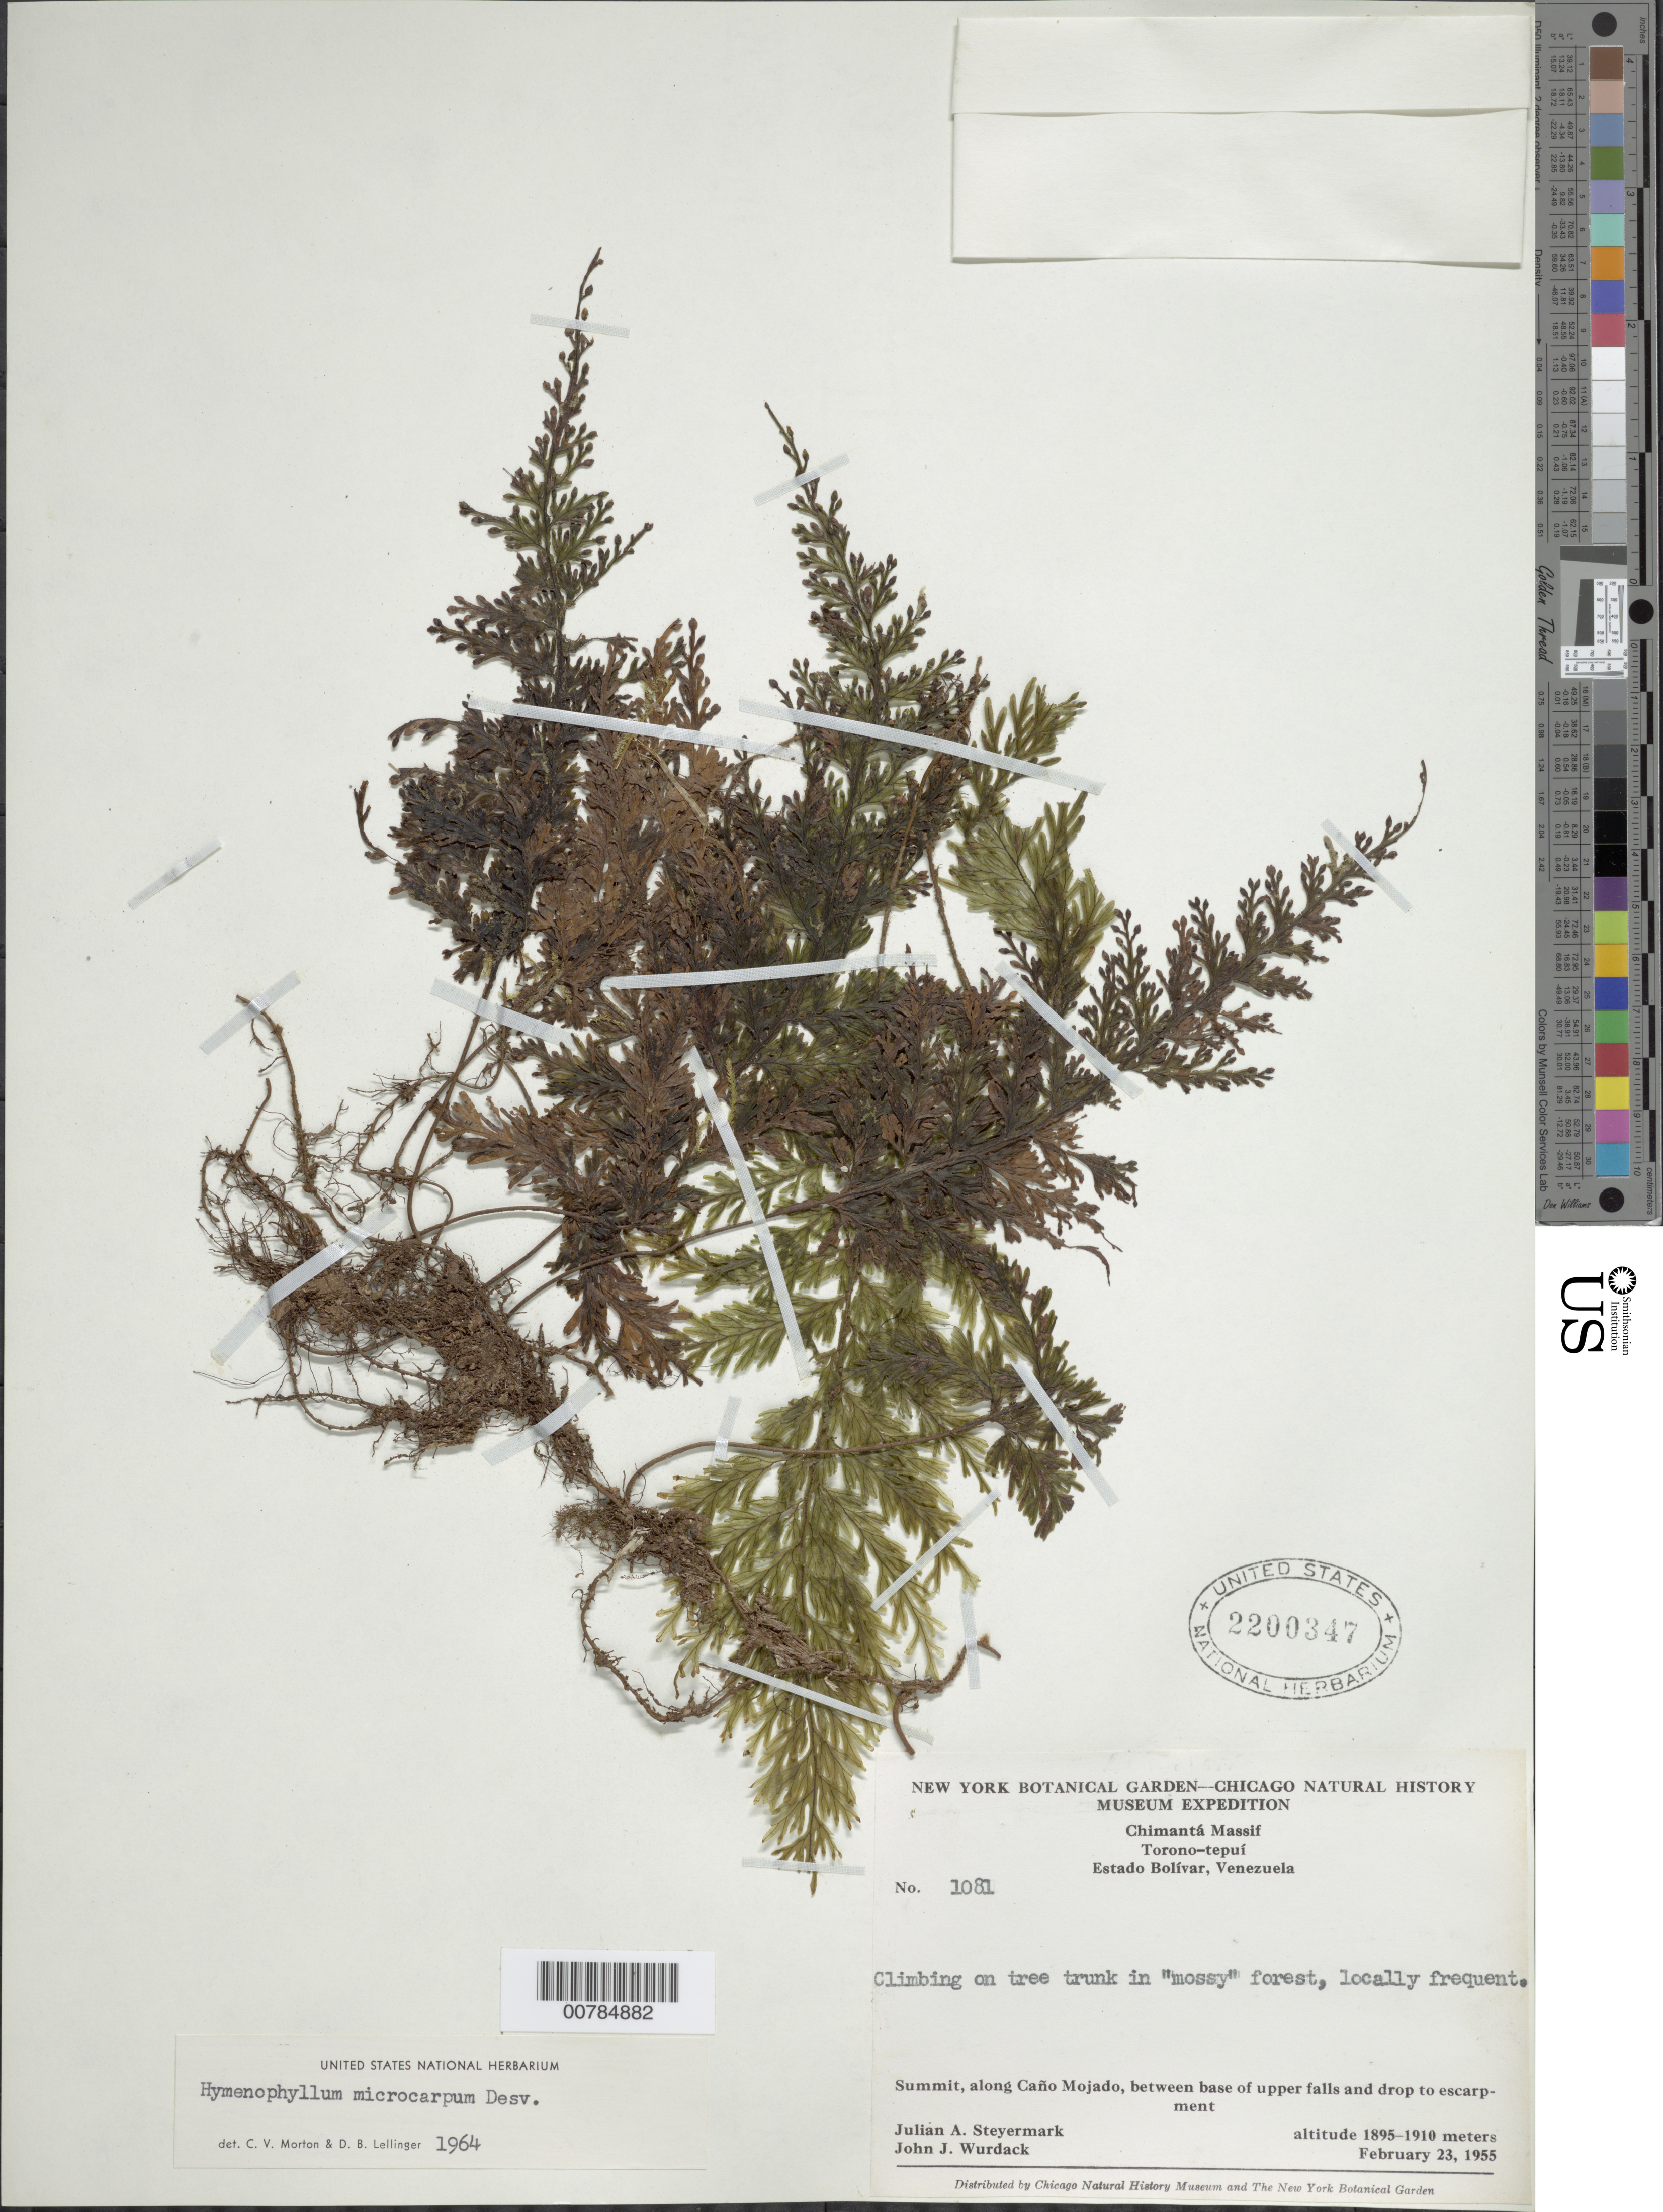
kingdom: Plantae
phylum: Tracheophyta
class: Polypodiopsida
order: Hymenophyllales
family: Hymenophyllaceae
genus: Hymenophyllum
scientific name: Hymenophyllum microcarpum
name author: (Desv.) Lellinger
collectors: J. Steyermark & J. J. Wurdack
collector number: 55 1081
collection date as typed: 23-Feb-55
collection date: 1955-02-23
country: Venezuela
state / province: Bolívar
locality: Chimantá Massif, Caño Mojado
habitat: Summit, on tree trunk in mossy forest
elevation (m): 1895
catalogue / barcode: US 2200347